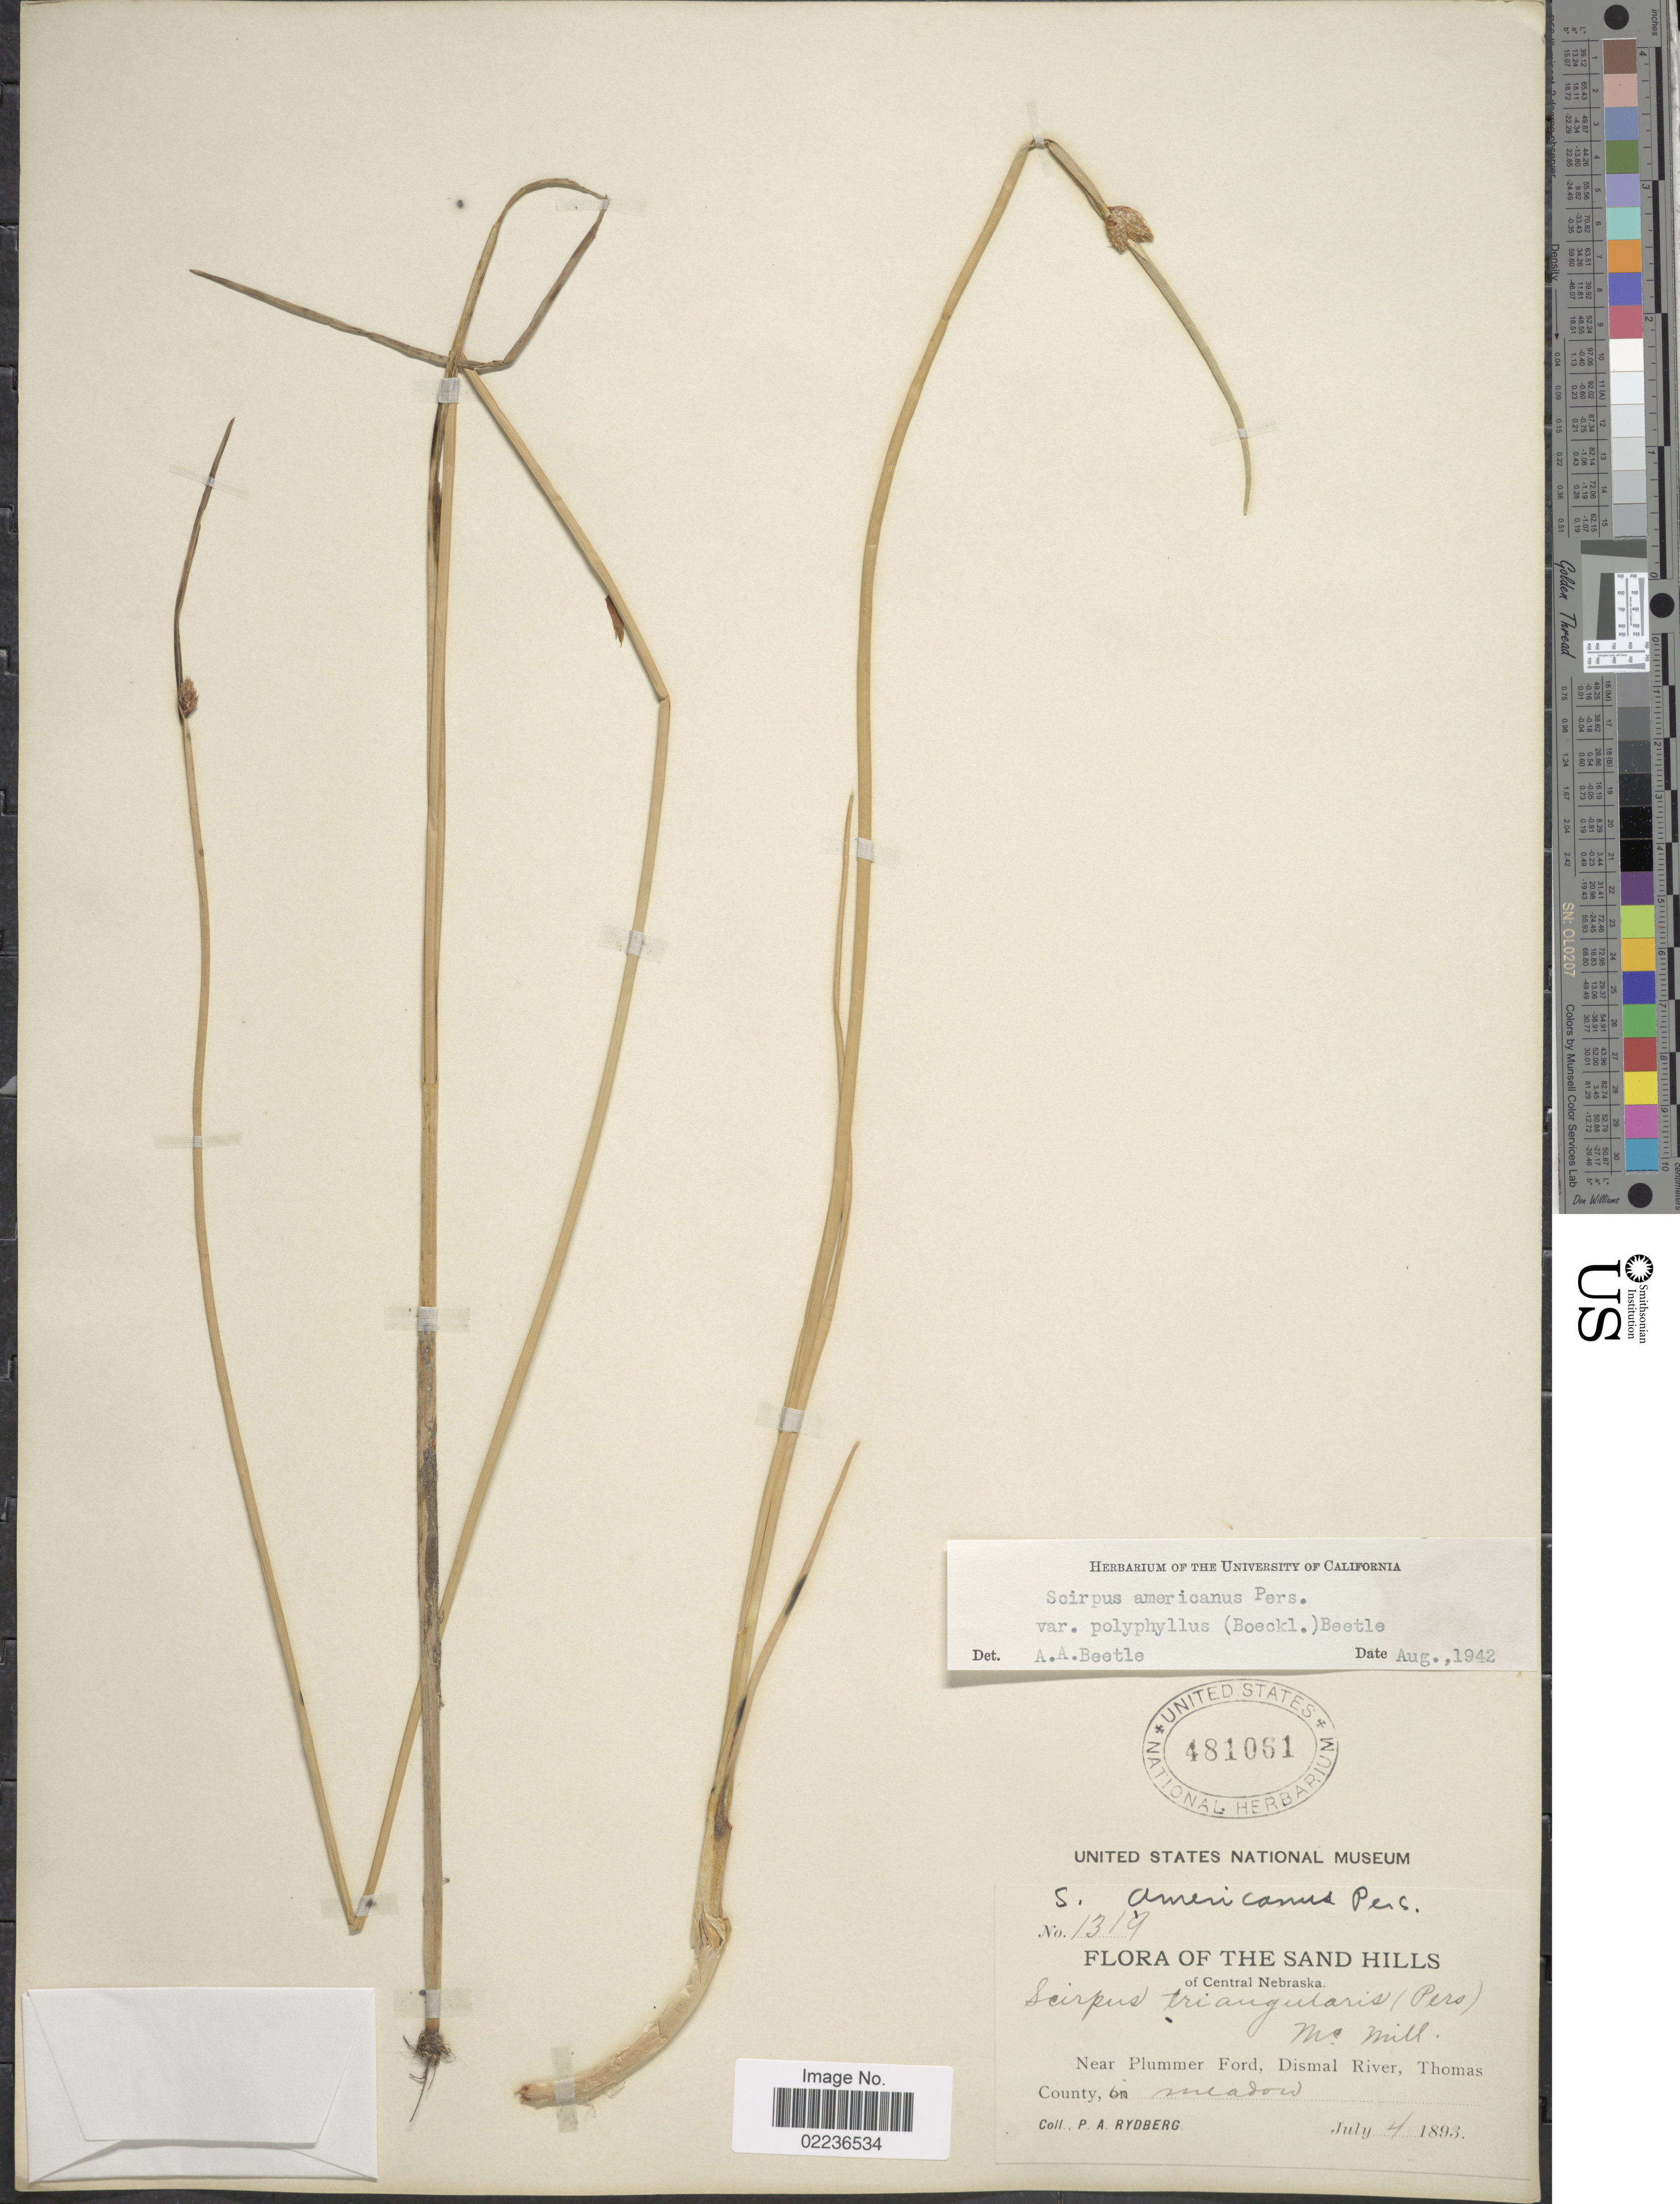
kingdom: Plantae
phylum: Tracheophyta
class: Liliopsida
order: Poales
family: Cyperaceae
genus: Schoenoplectus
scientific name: Schoenoplectus pungens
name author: (Vahl) Palla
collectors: P. A. Rydberg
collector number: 1319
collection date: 1893-07-04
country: United States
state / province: Nebraska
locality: The Sand Hills of Central Nebraska, near Plummer Ford, Dismal River, Thomas County, in meadows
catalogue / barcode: US 481061